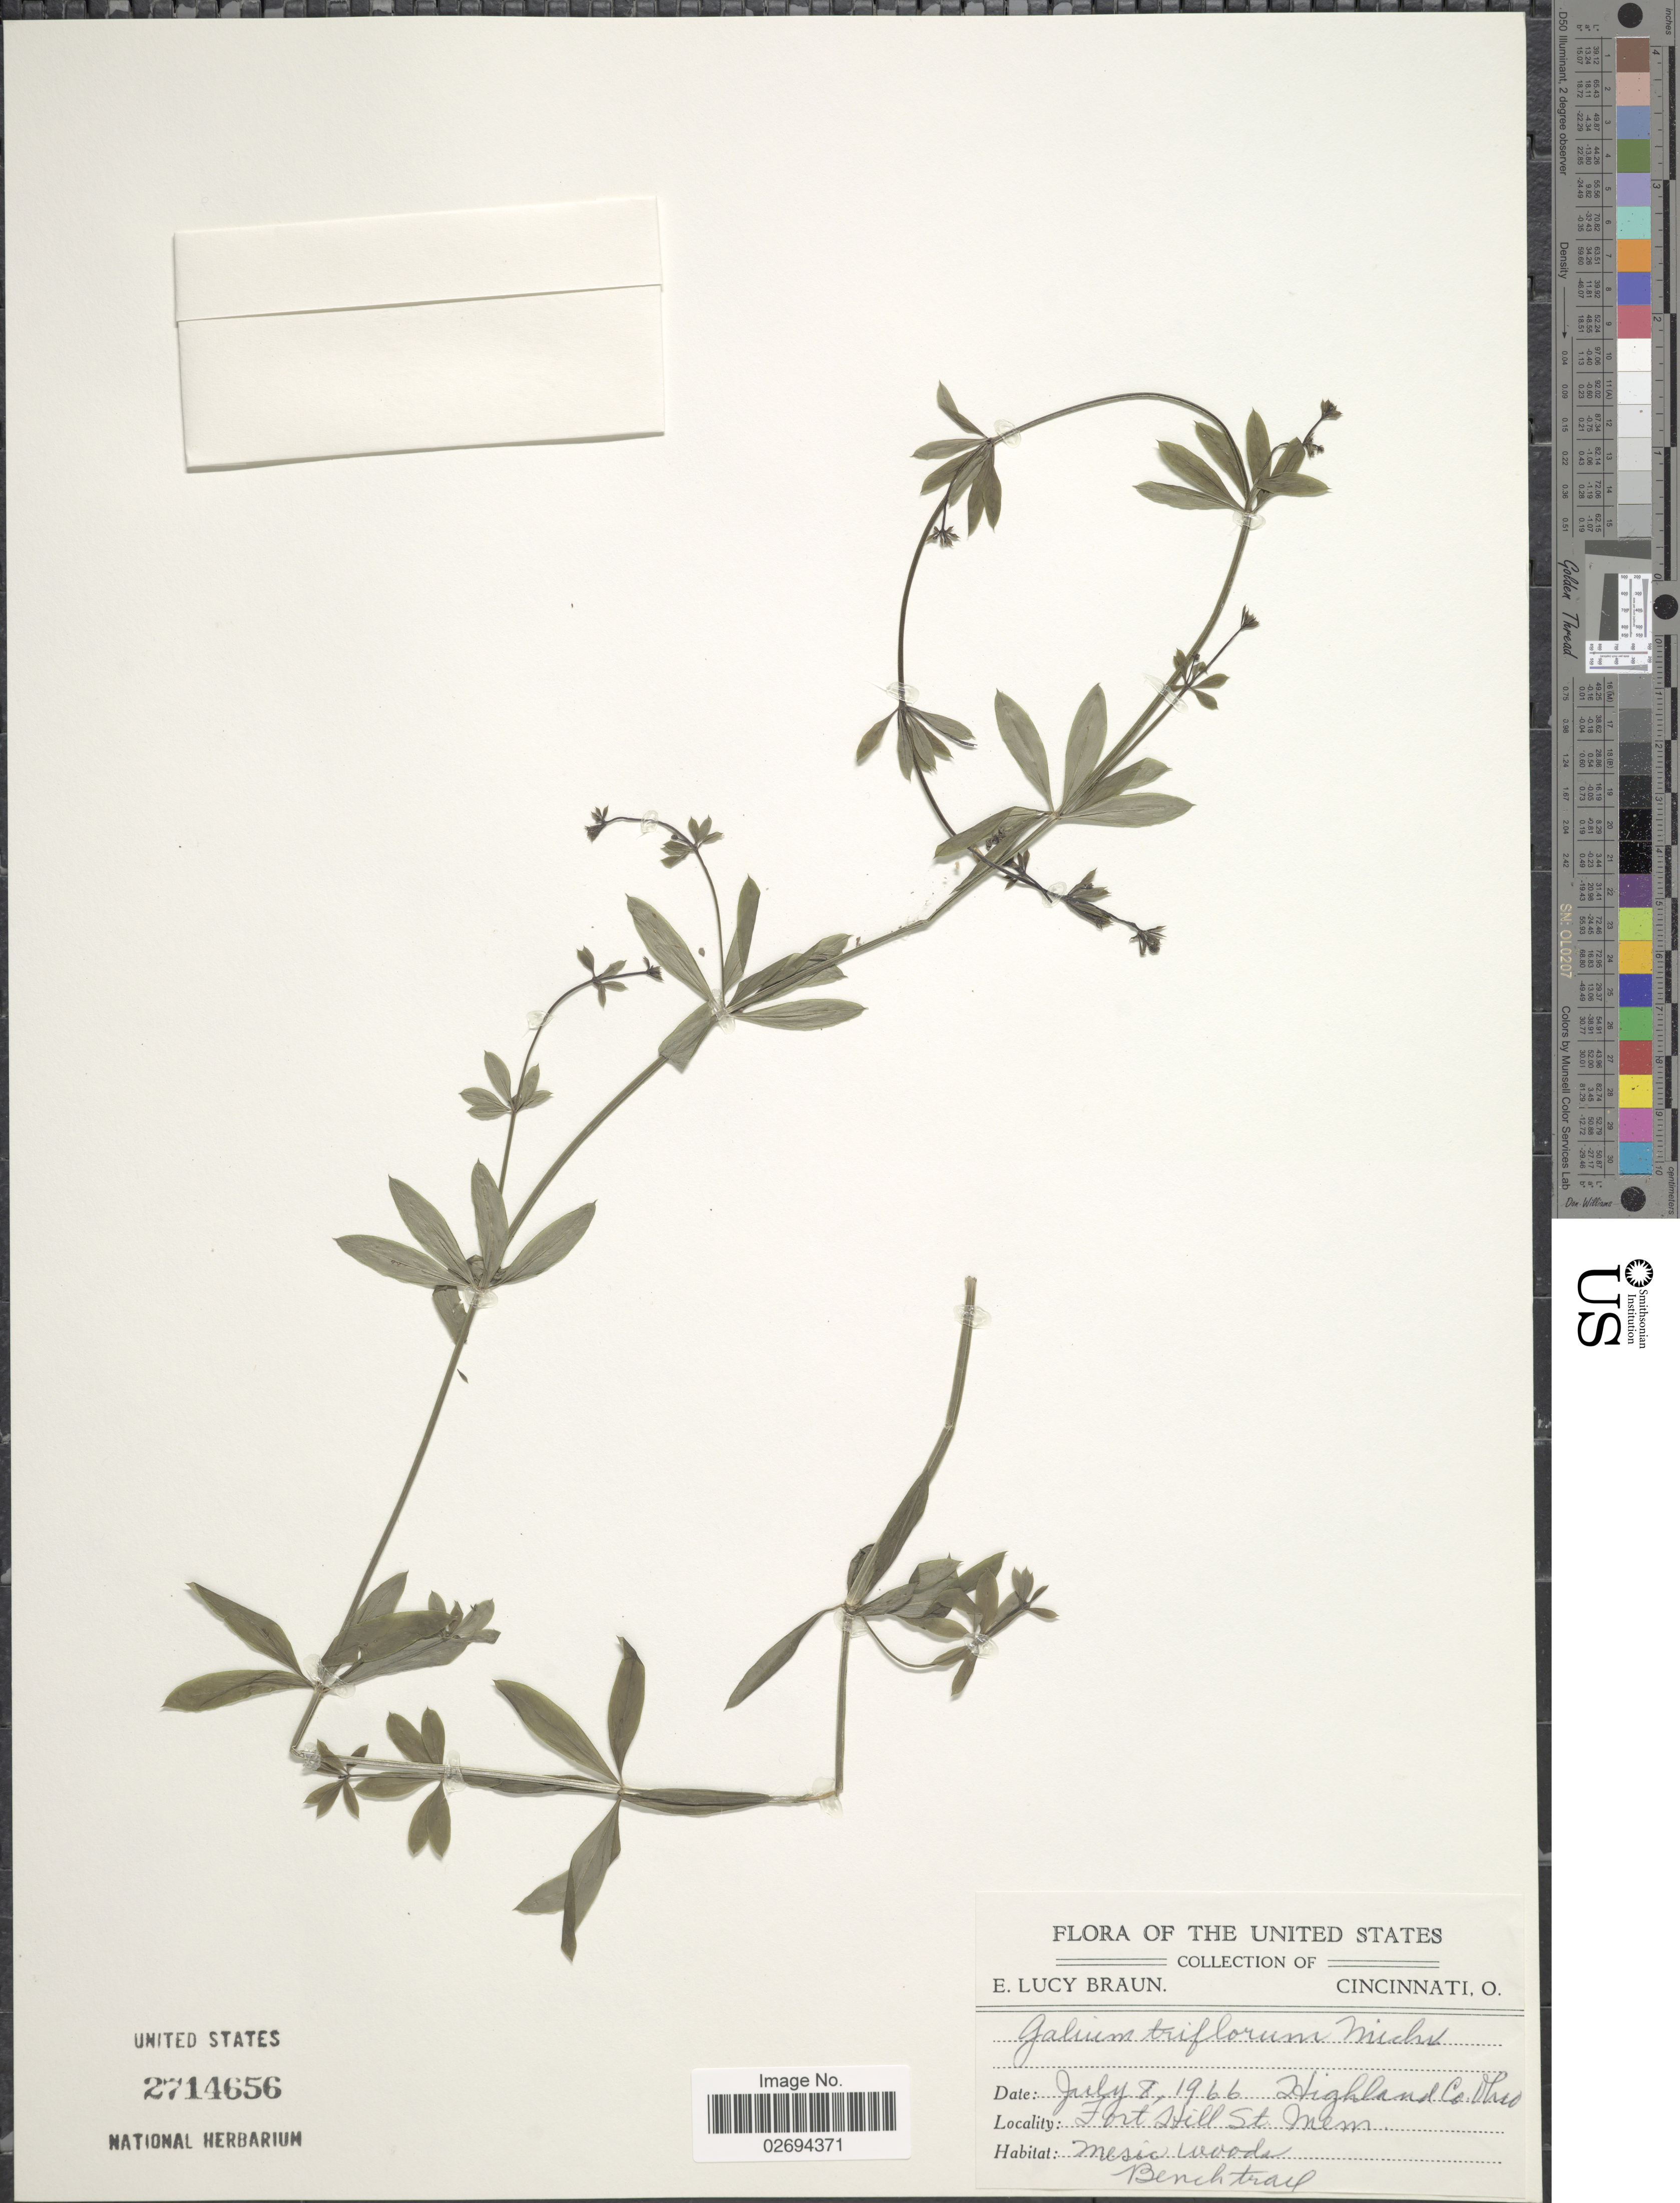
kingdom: Plantae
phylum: Tracheophyta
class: Magnoliopsida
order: Gentianales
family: Rubiaceae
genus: Galium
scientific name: Galium triflorum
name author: Michx.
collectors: E. L. Braun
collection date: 1966-07-01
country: United States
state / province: Ohio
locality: Highland Co. Forth Hill St. Inem. Bench trail.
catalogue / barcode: US 2714656